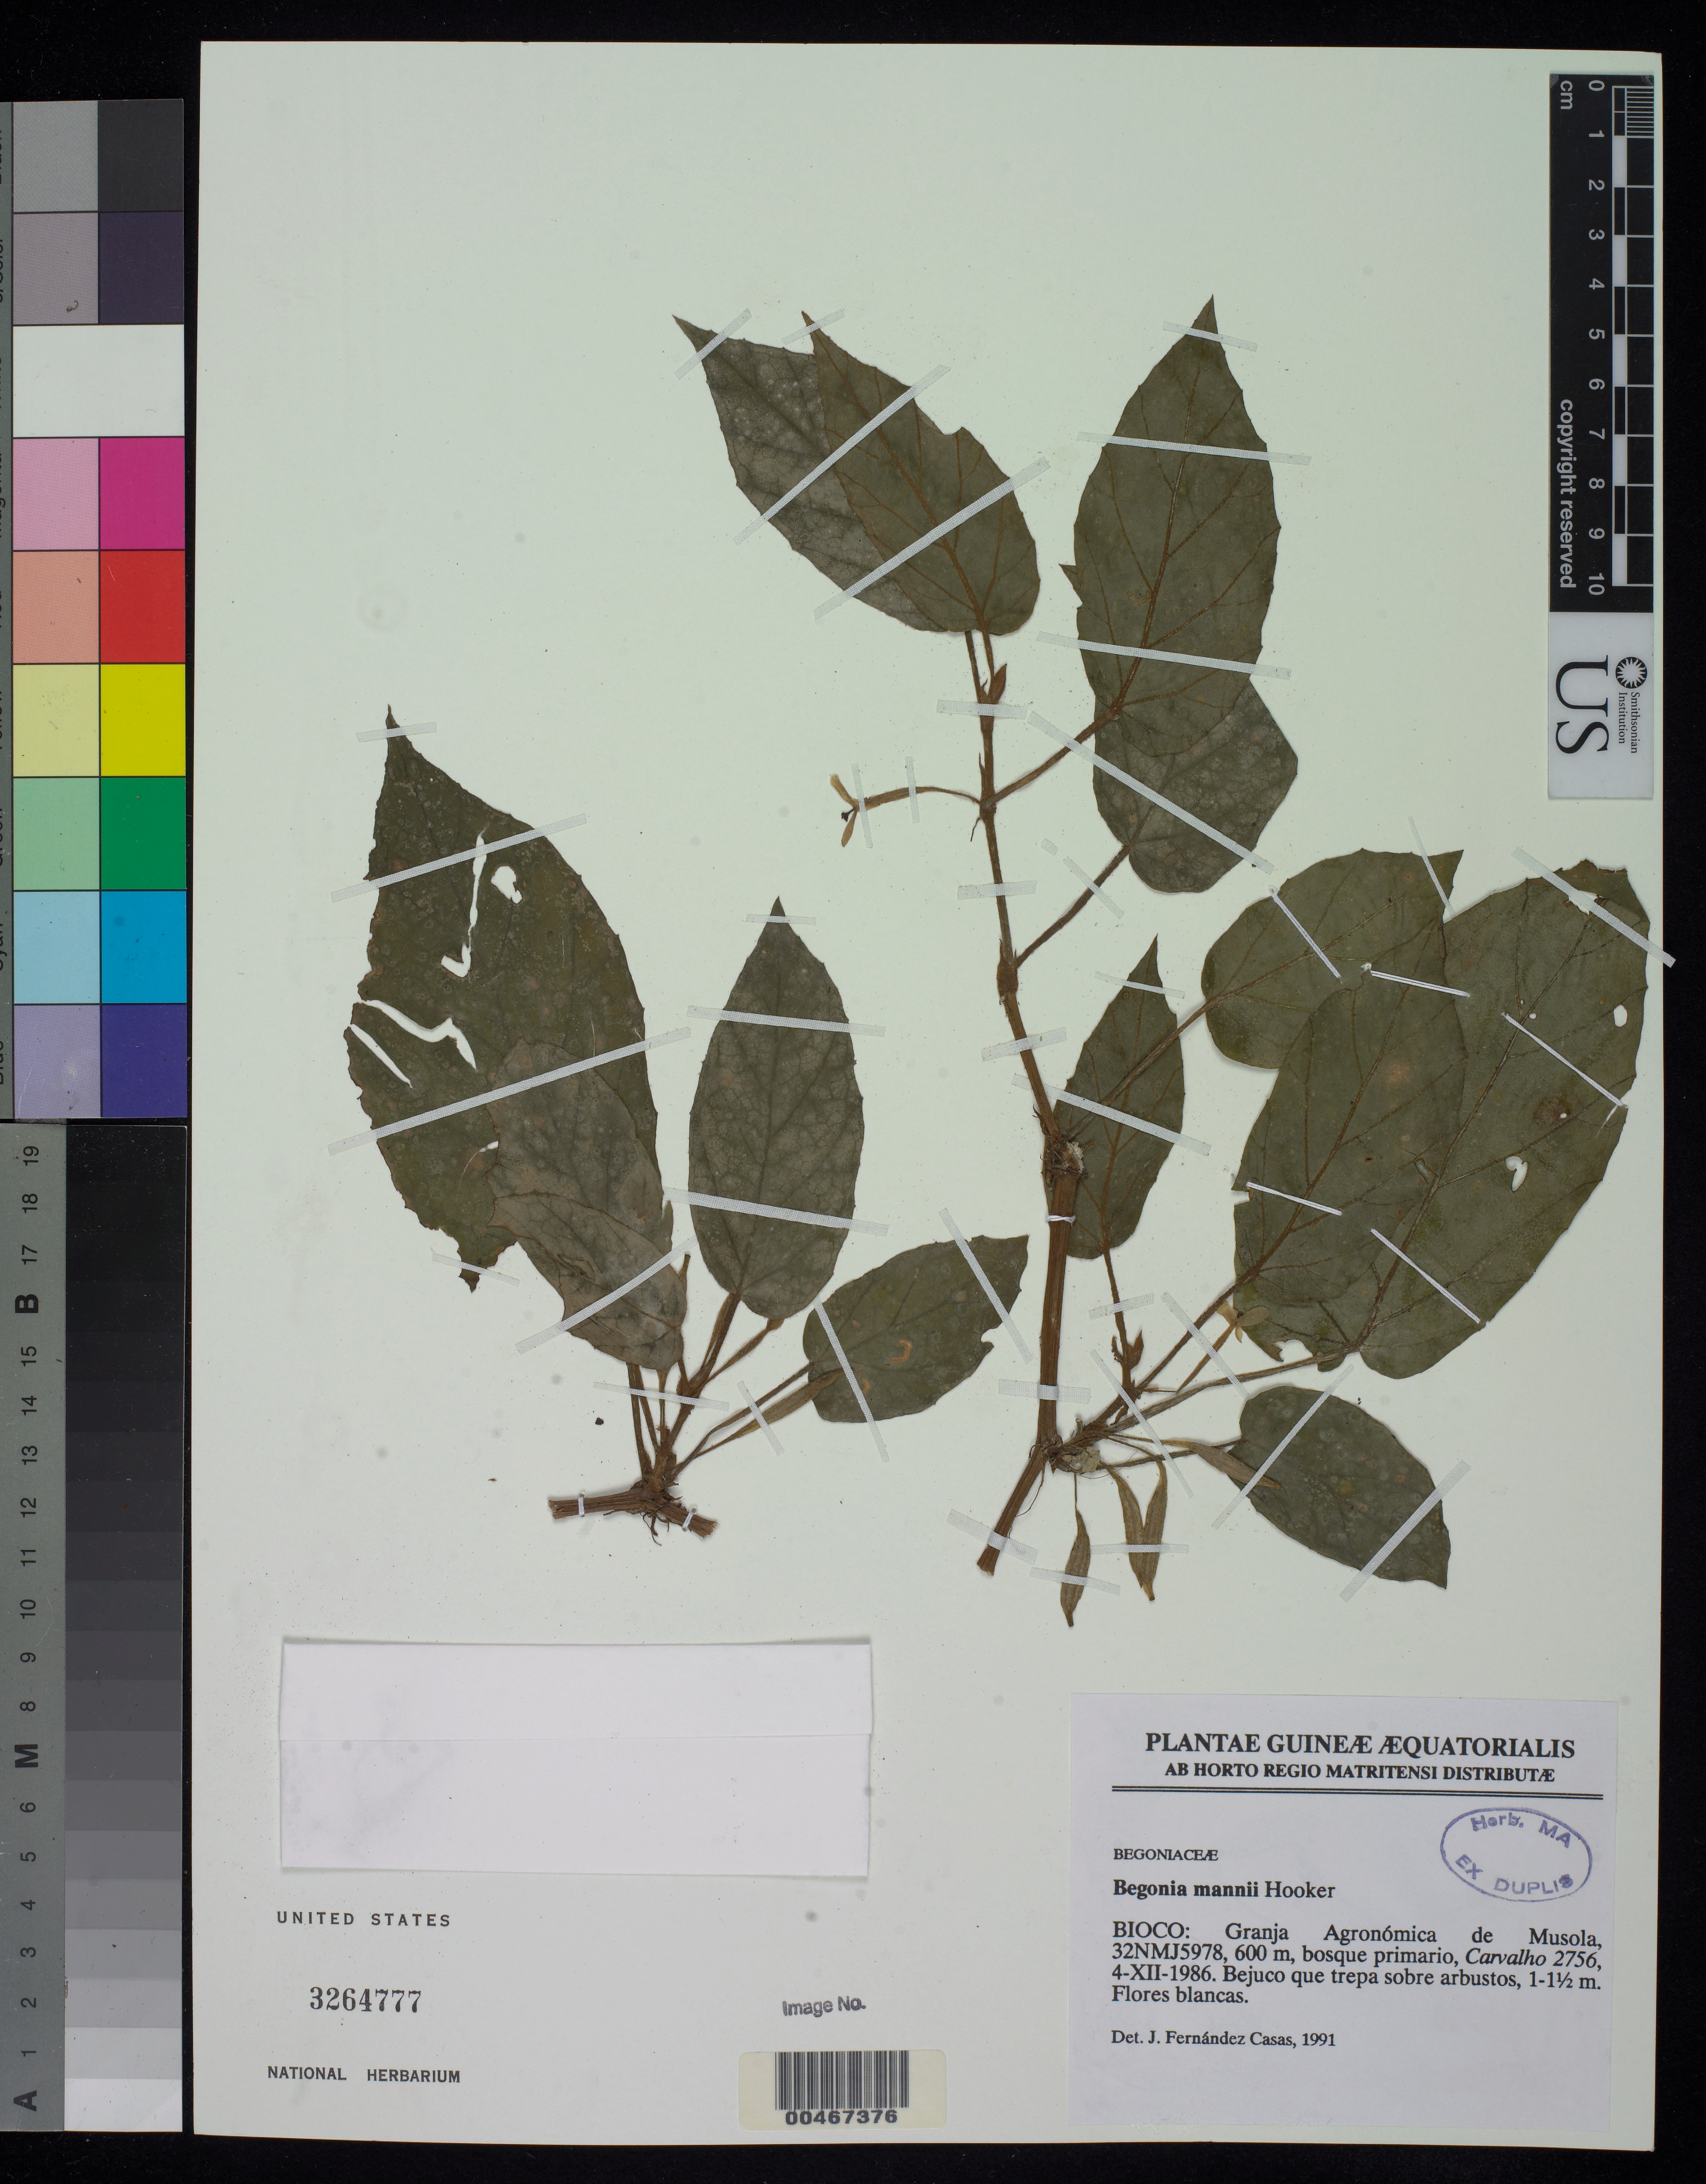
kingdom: Plantae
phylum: Tracheophyta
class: Magnoliopsida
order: Cucurbitales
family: Begoniaceae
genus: Begonia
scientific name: Begonia mannii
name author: Hook. f.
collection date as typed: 04 Dec 1986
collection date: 1986-12-04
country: Ecuador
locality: Bioco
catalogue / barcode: US 3264777